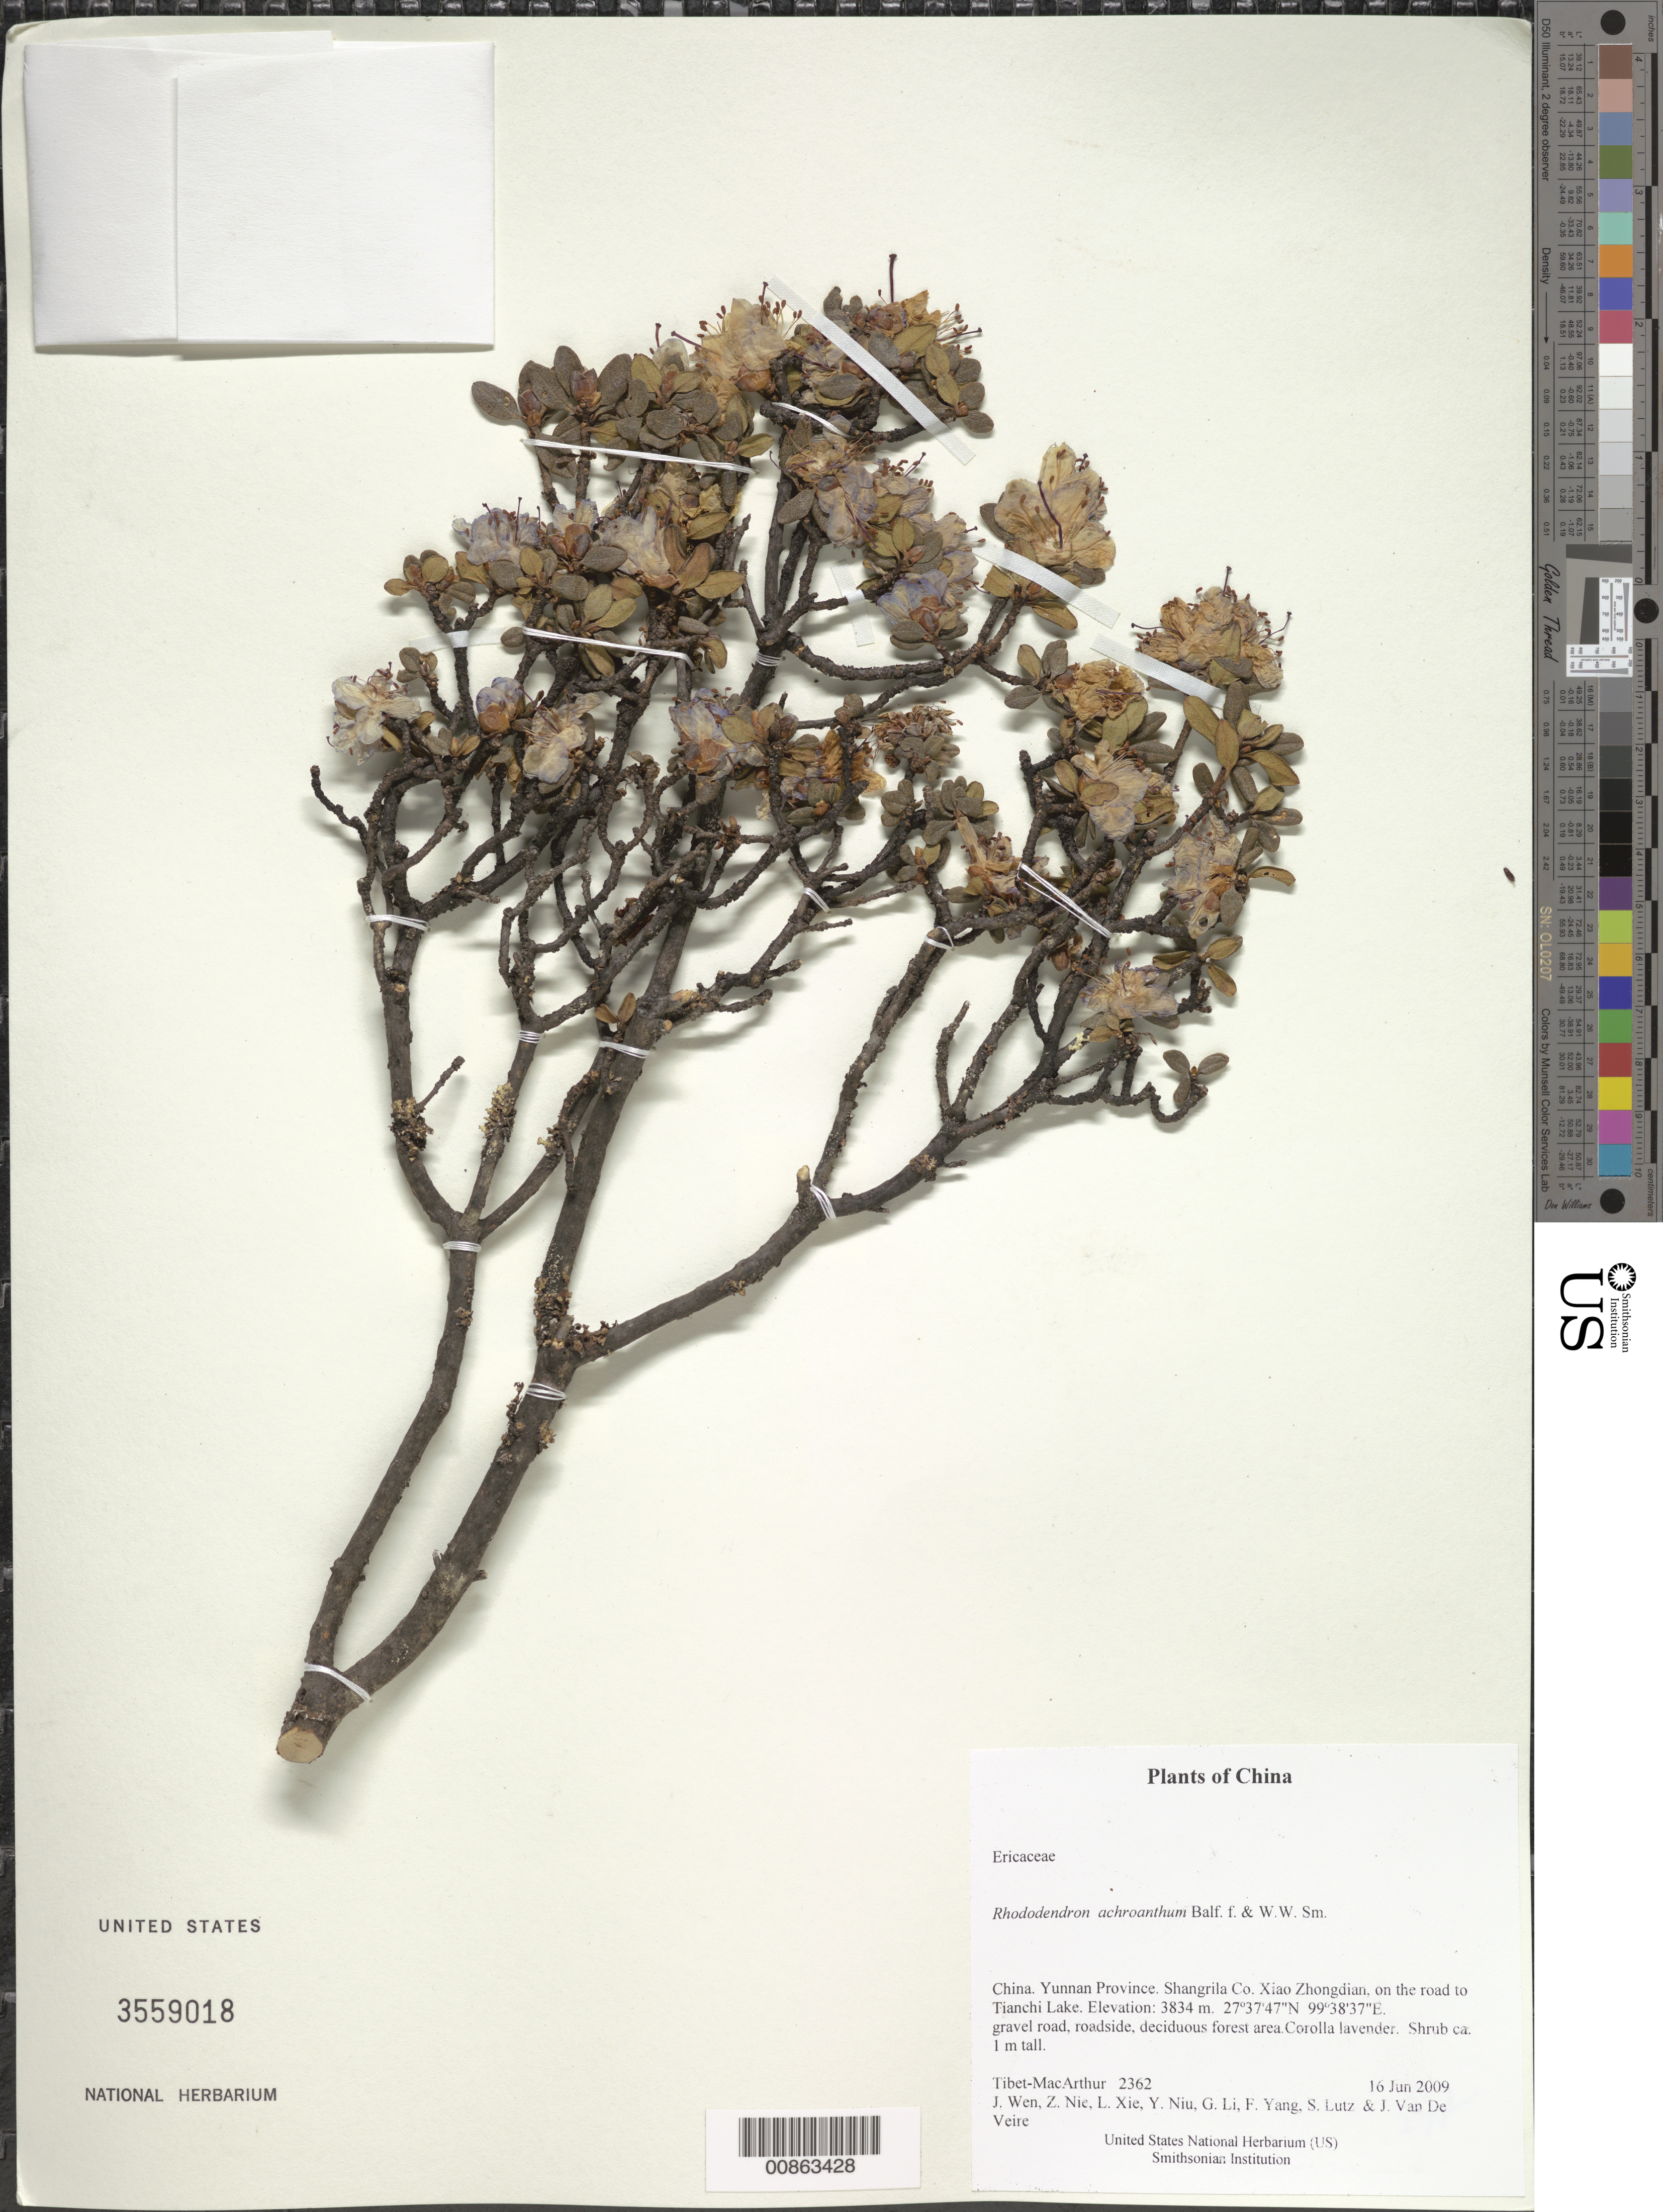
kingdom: Plantae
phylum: Tracheophyta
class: Magnoliopsida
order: Ericales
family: Ericaceae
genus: Rhododendron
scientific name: Rhododendron achroanthum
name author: Balf. f. & W.W. Sm.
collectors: Tibet-MacArthur, J. Wen, Z. Nie, L. Xie, Y. Niu, G. Li, F. Yang, S. Lutz & J. Van De Veire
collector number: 2362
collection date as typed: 16 Jun 2009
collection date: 2009-06-16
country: China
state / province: Yunnan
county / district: Shangrila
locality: Xiao Zhongdian, on the road to Tianchi Lake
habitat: gravel road, roadside, deciduous forest area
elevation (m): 3834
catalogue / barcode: US 3559018